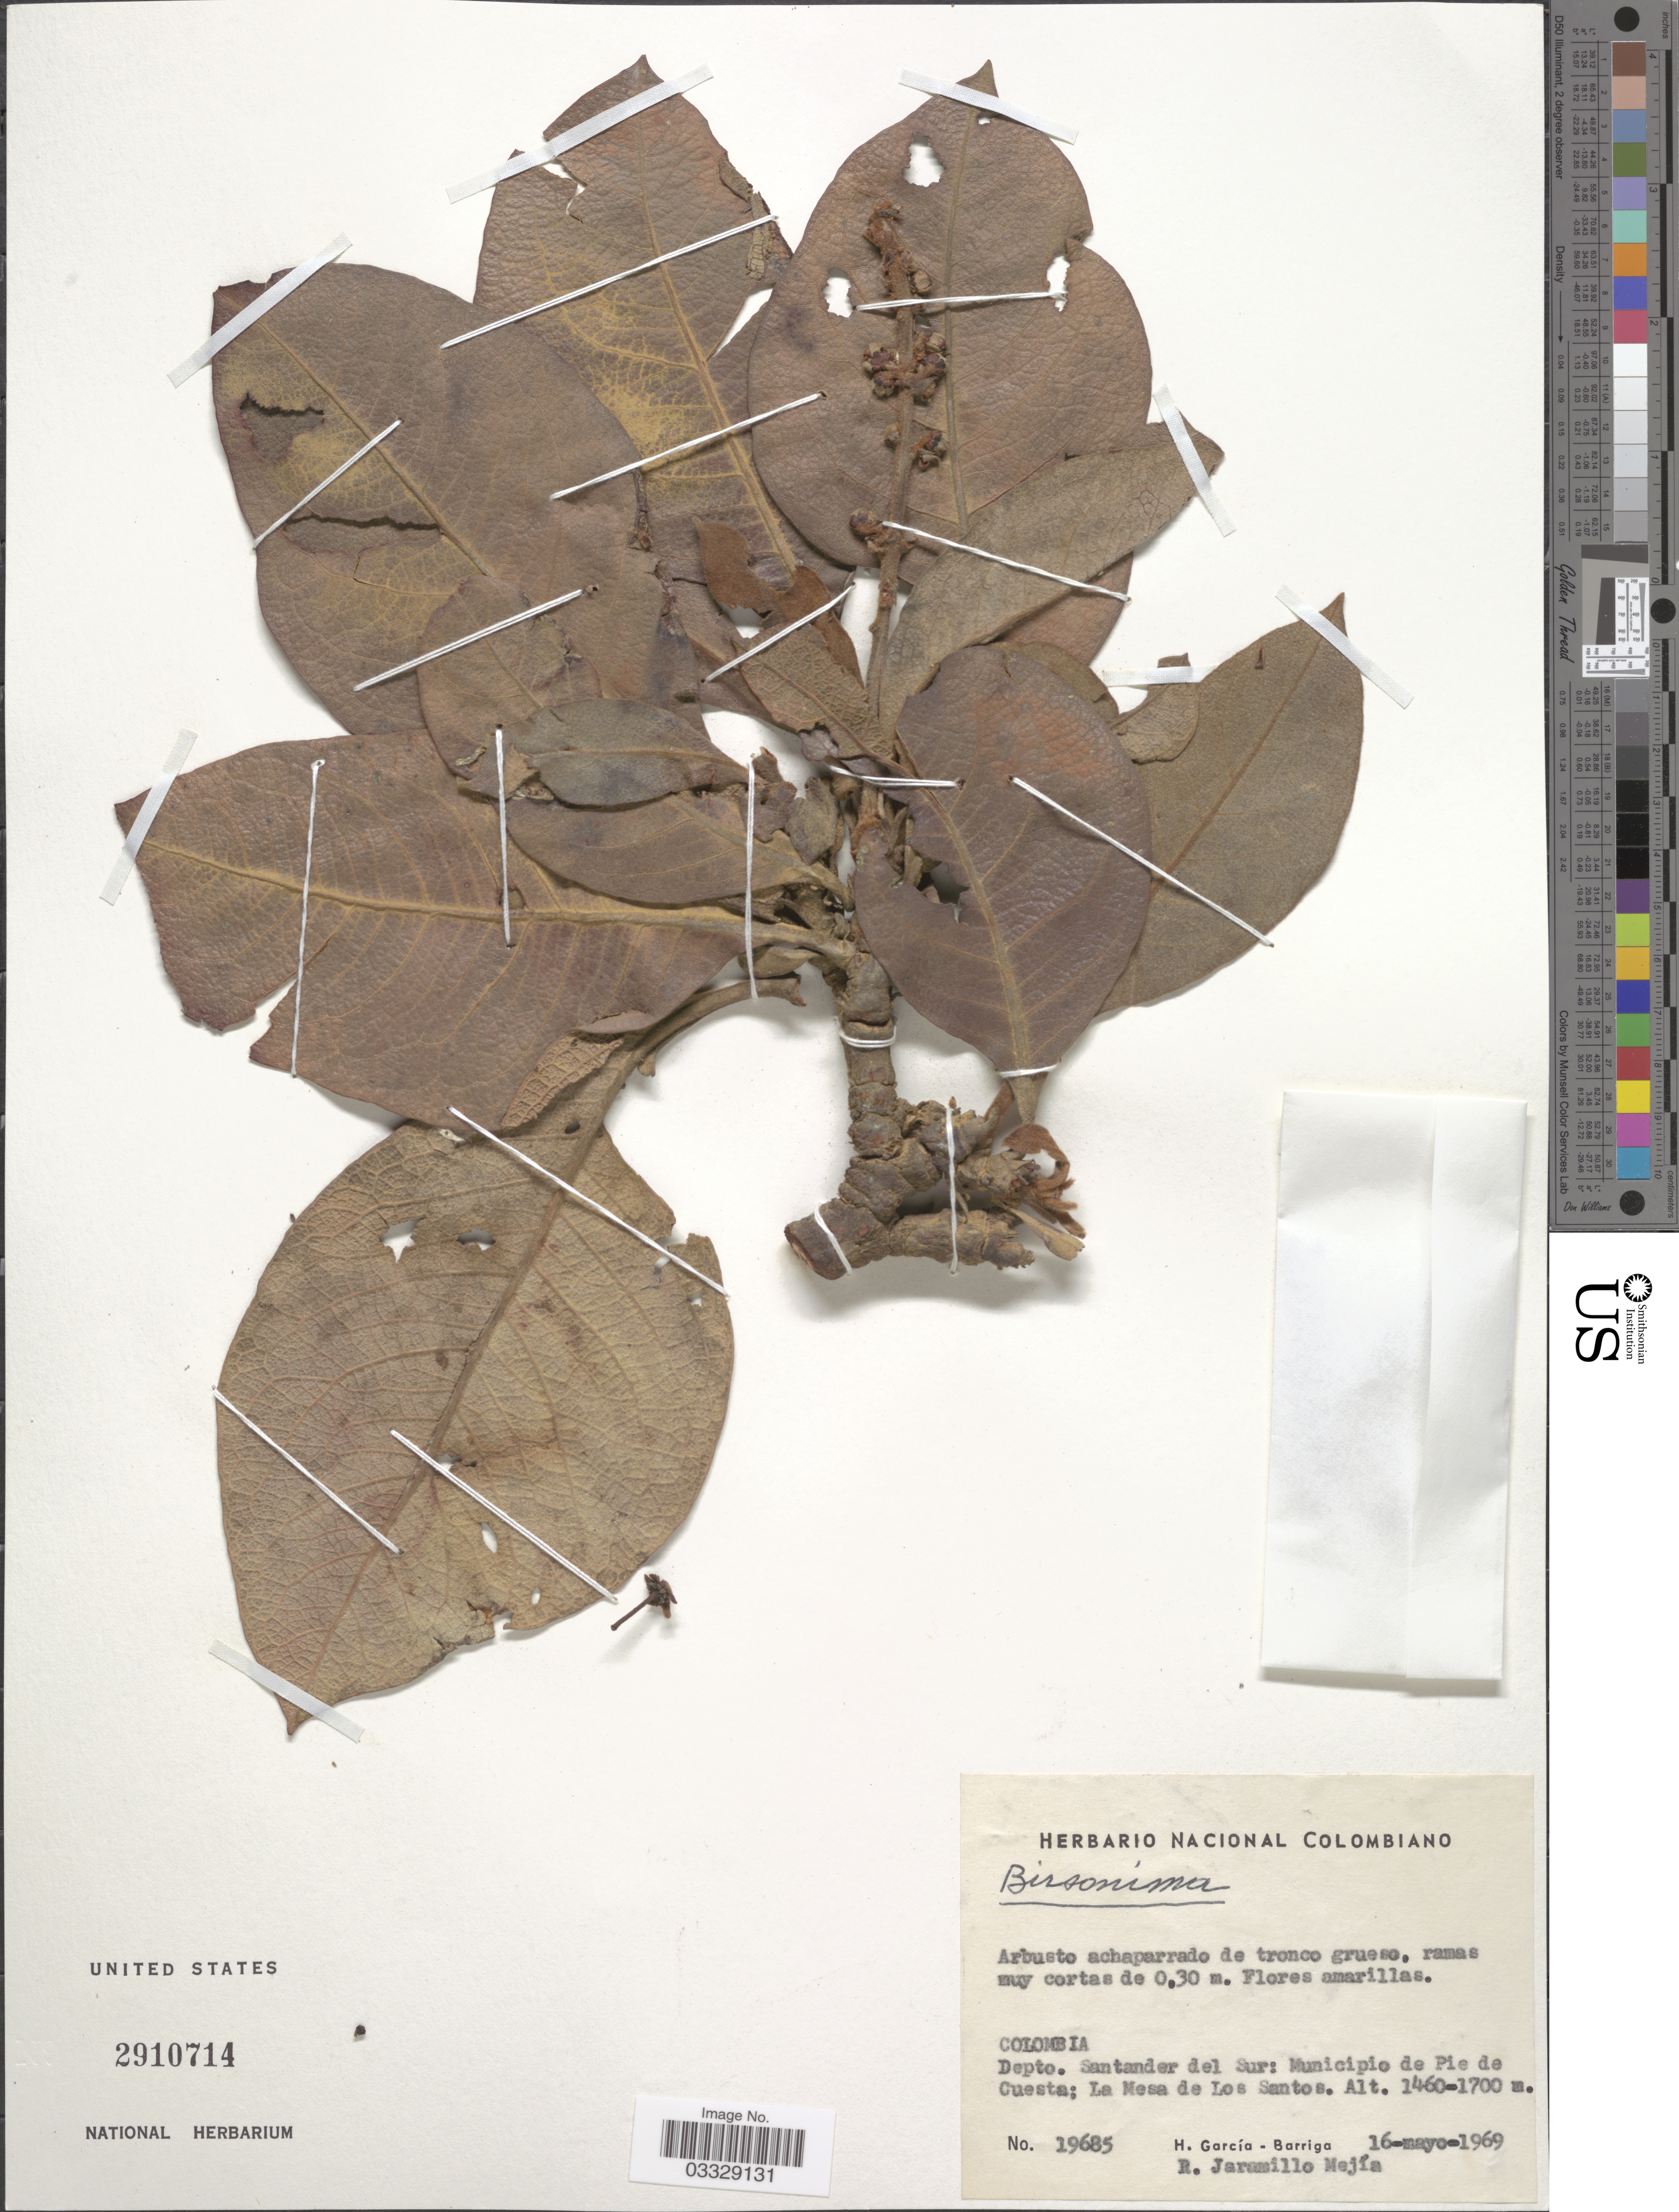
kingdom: Plantae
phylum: Tracheophyta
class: Magnoliopsida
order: Malpighiales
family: Malpighiaceae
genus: Byrsonima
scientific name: Byrsonima sp.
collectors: H. García Barriga & R. Jaramillo M.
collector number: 19685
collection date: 1969-05-16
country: Colombia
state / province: Santander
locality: Depto. Santander del Sur: Municipio de Pie de Cuesta; La Mesa de Los Santos.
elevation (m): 1460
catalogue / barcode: US 2910714